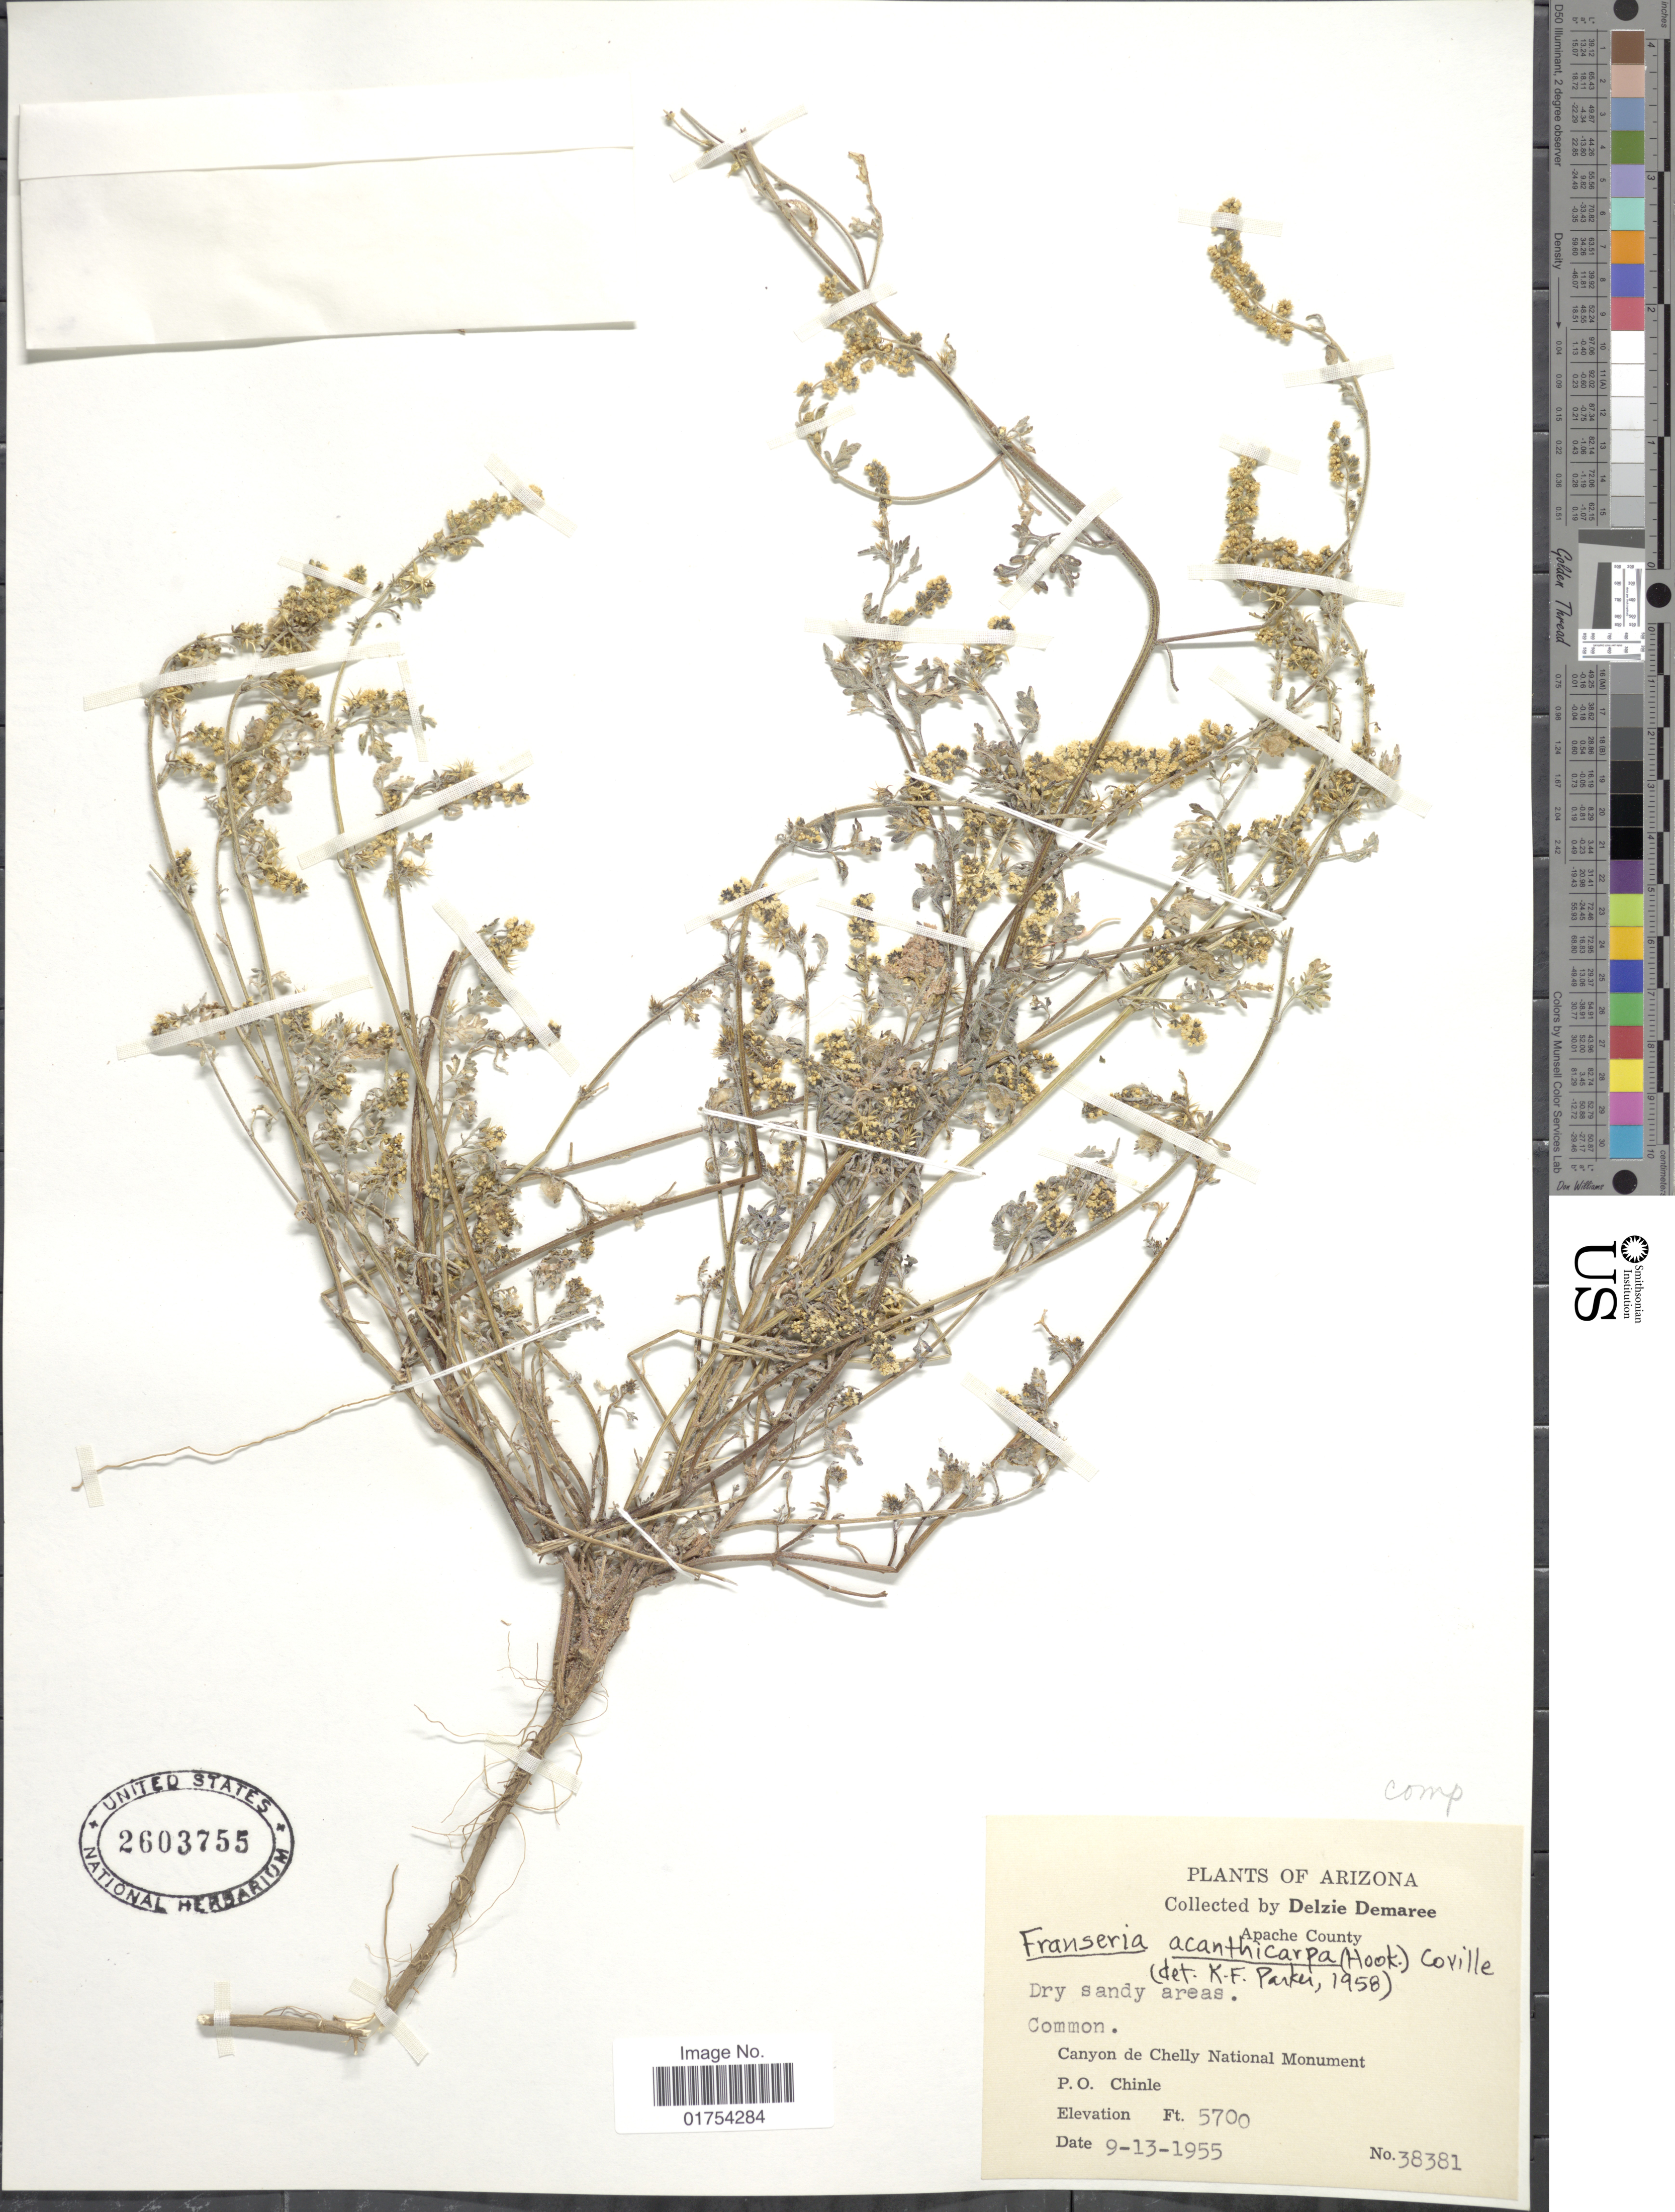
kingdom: Plantae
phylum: Tracheophyta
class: Magnoliopsida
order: Asterales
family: Asteraceae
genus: Franseria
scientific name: Franseria acanthicarpa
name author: Coville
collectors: D. Demaree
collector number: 38381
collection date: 1955-09-13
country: United States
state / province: Arizona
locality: Apache county, Canyon de Chelly National Monument, Chinle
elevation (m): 1737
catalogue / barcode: US 2603755